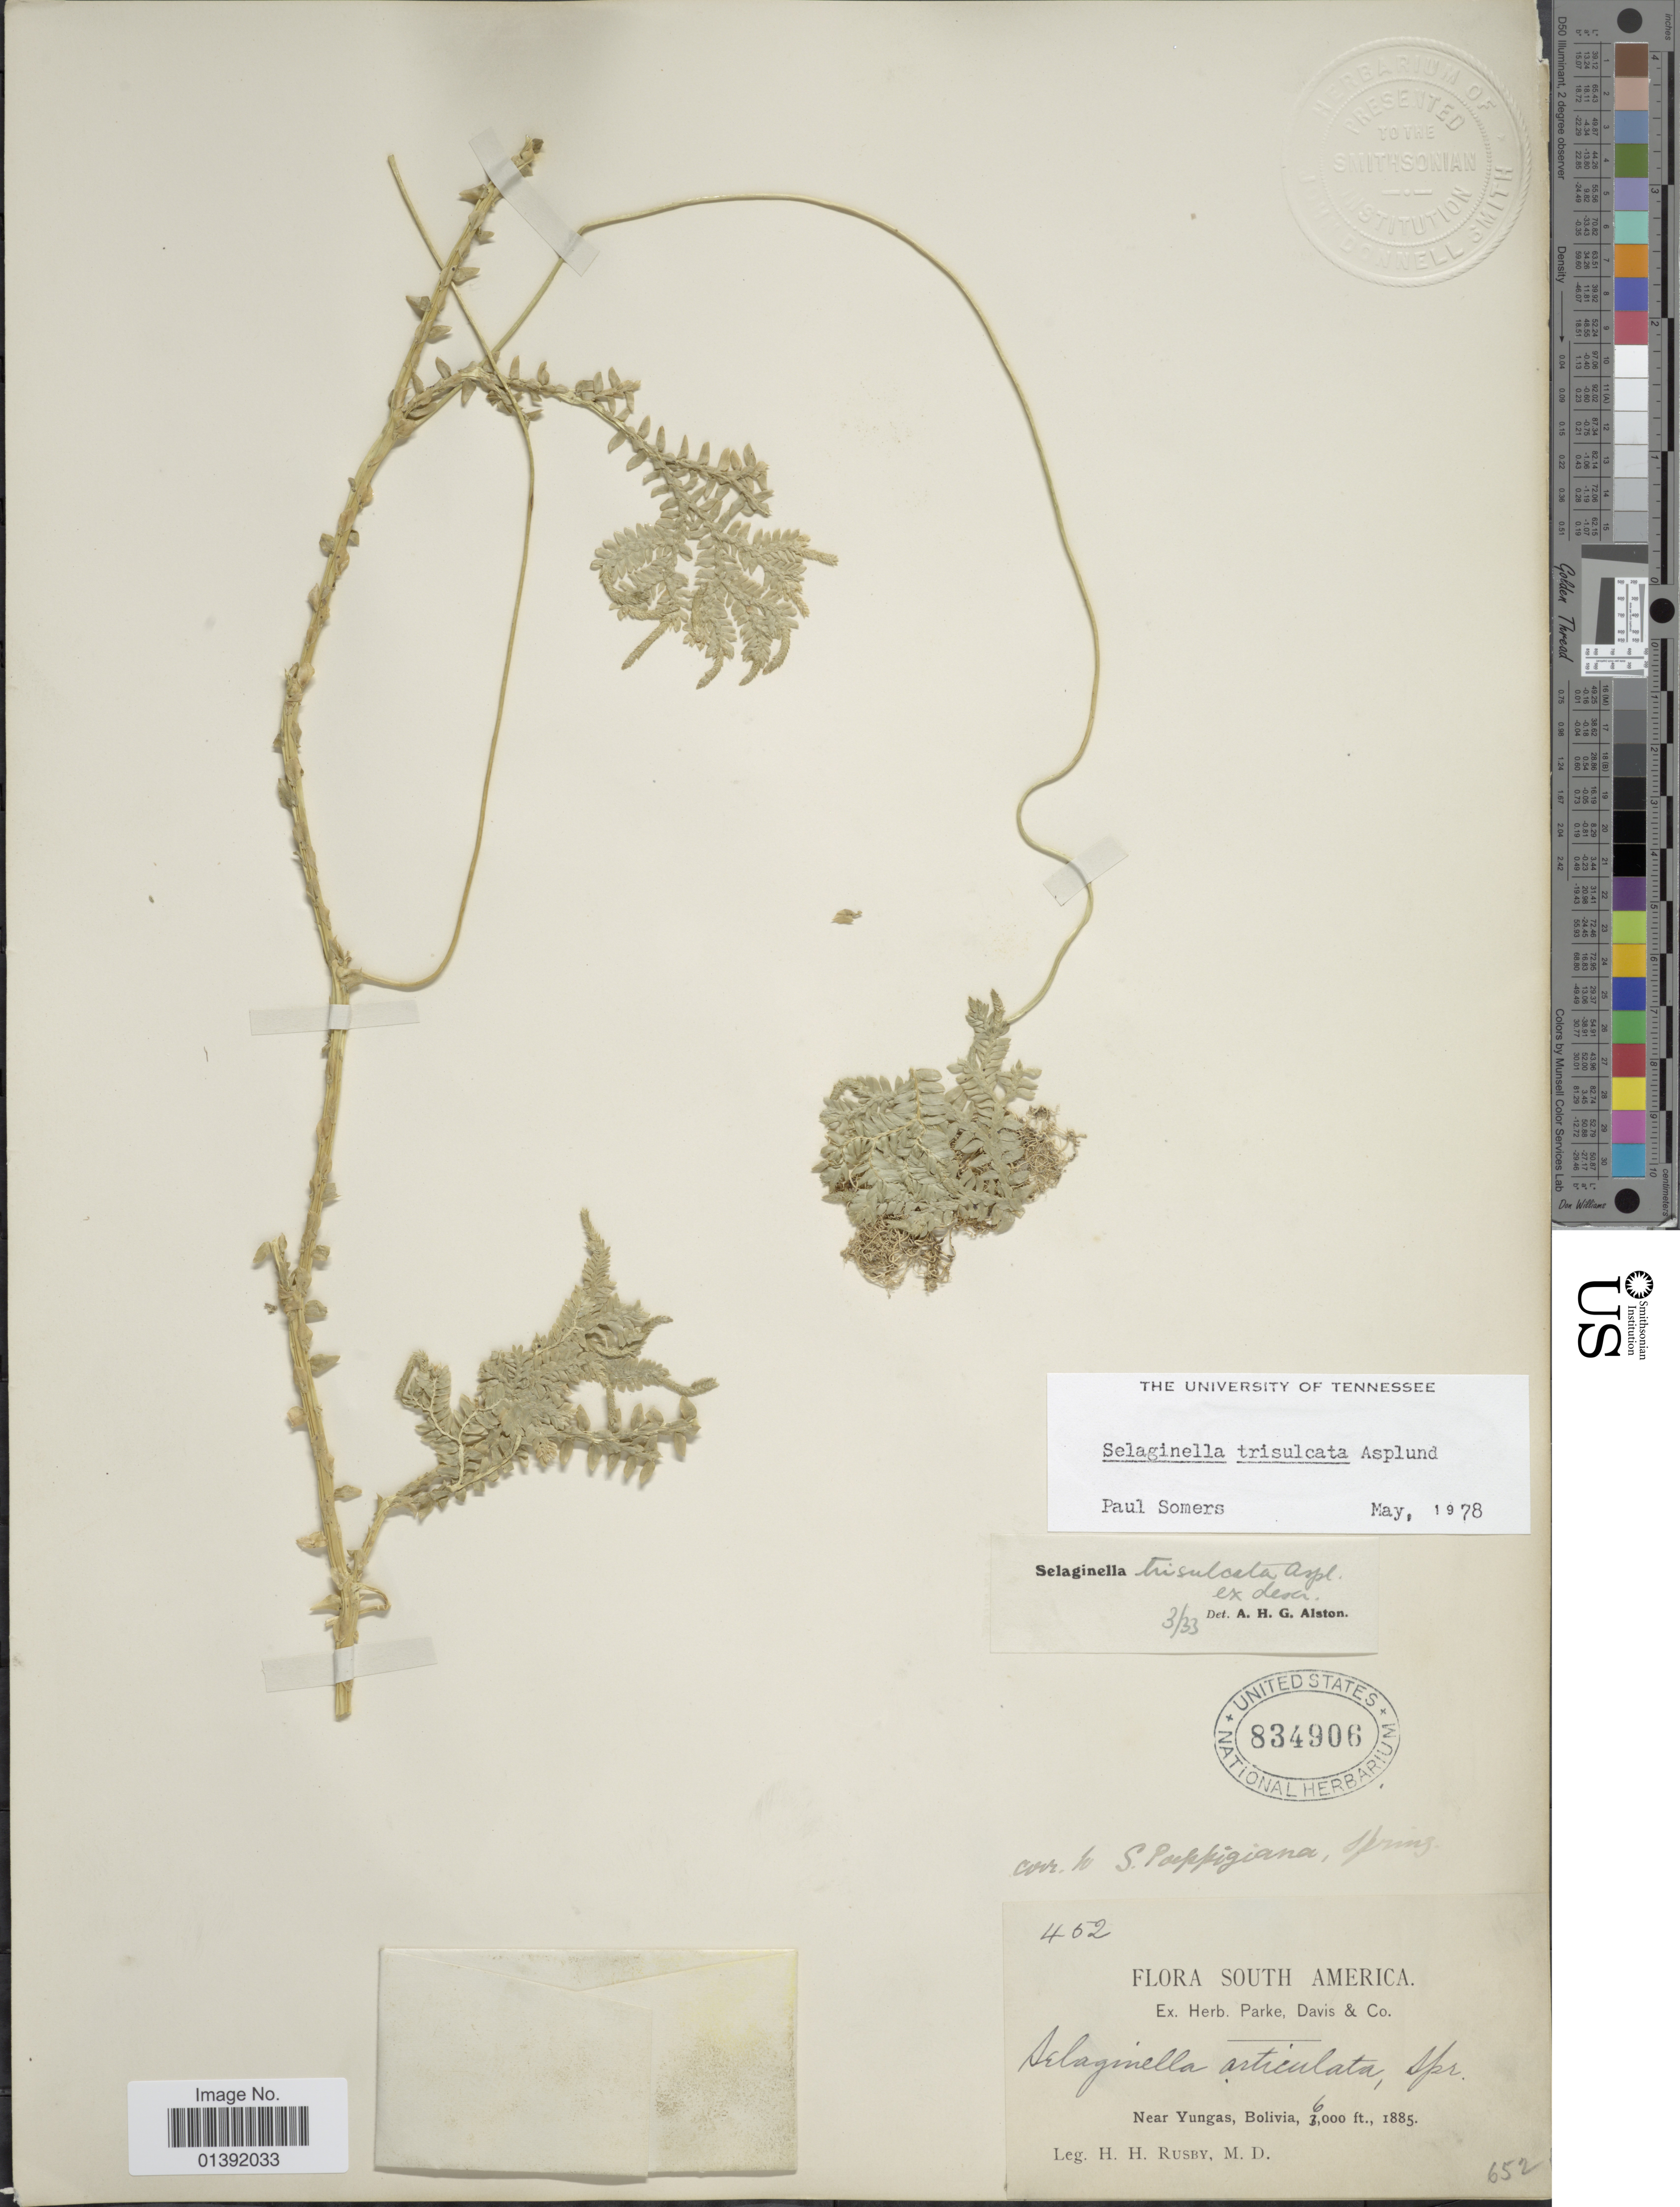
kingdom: Plantae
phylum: Tracheophyta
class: Lycopodiopsida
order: Selaginellales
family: Selaginellaceae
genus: Selaginella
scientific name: Selaginella trisulcata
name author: Aspl.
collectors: H. H. Rusby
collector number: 452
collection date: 1885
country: Bolivia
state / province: La Paz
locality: Near Yungas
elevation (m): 1829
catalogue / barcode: US 834906